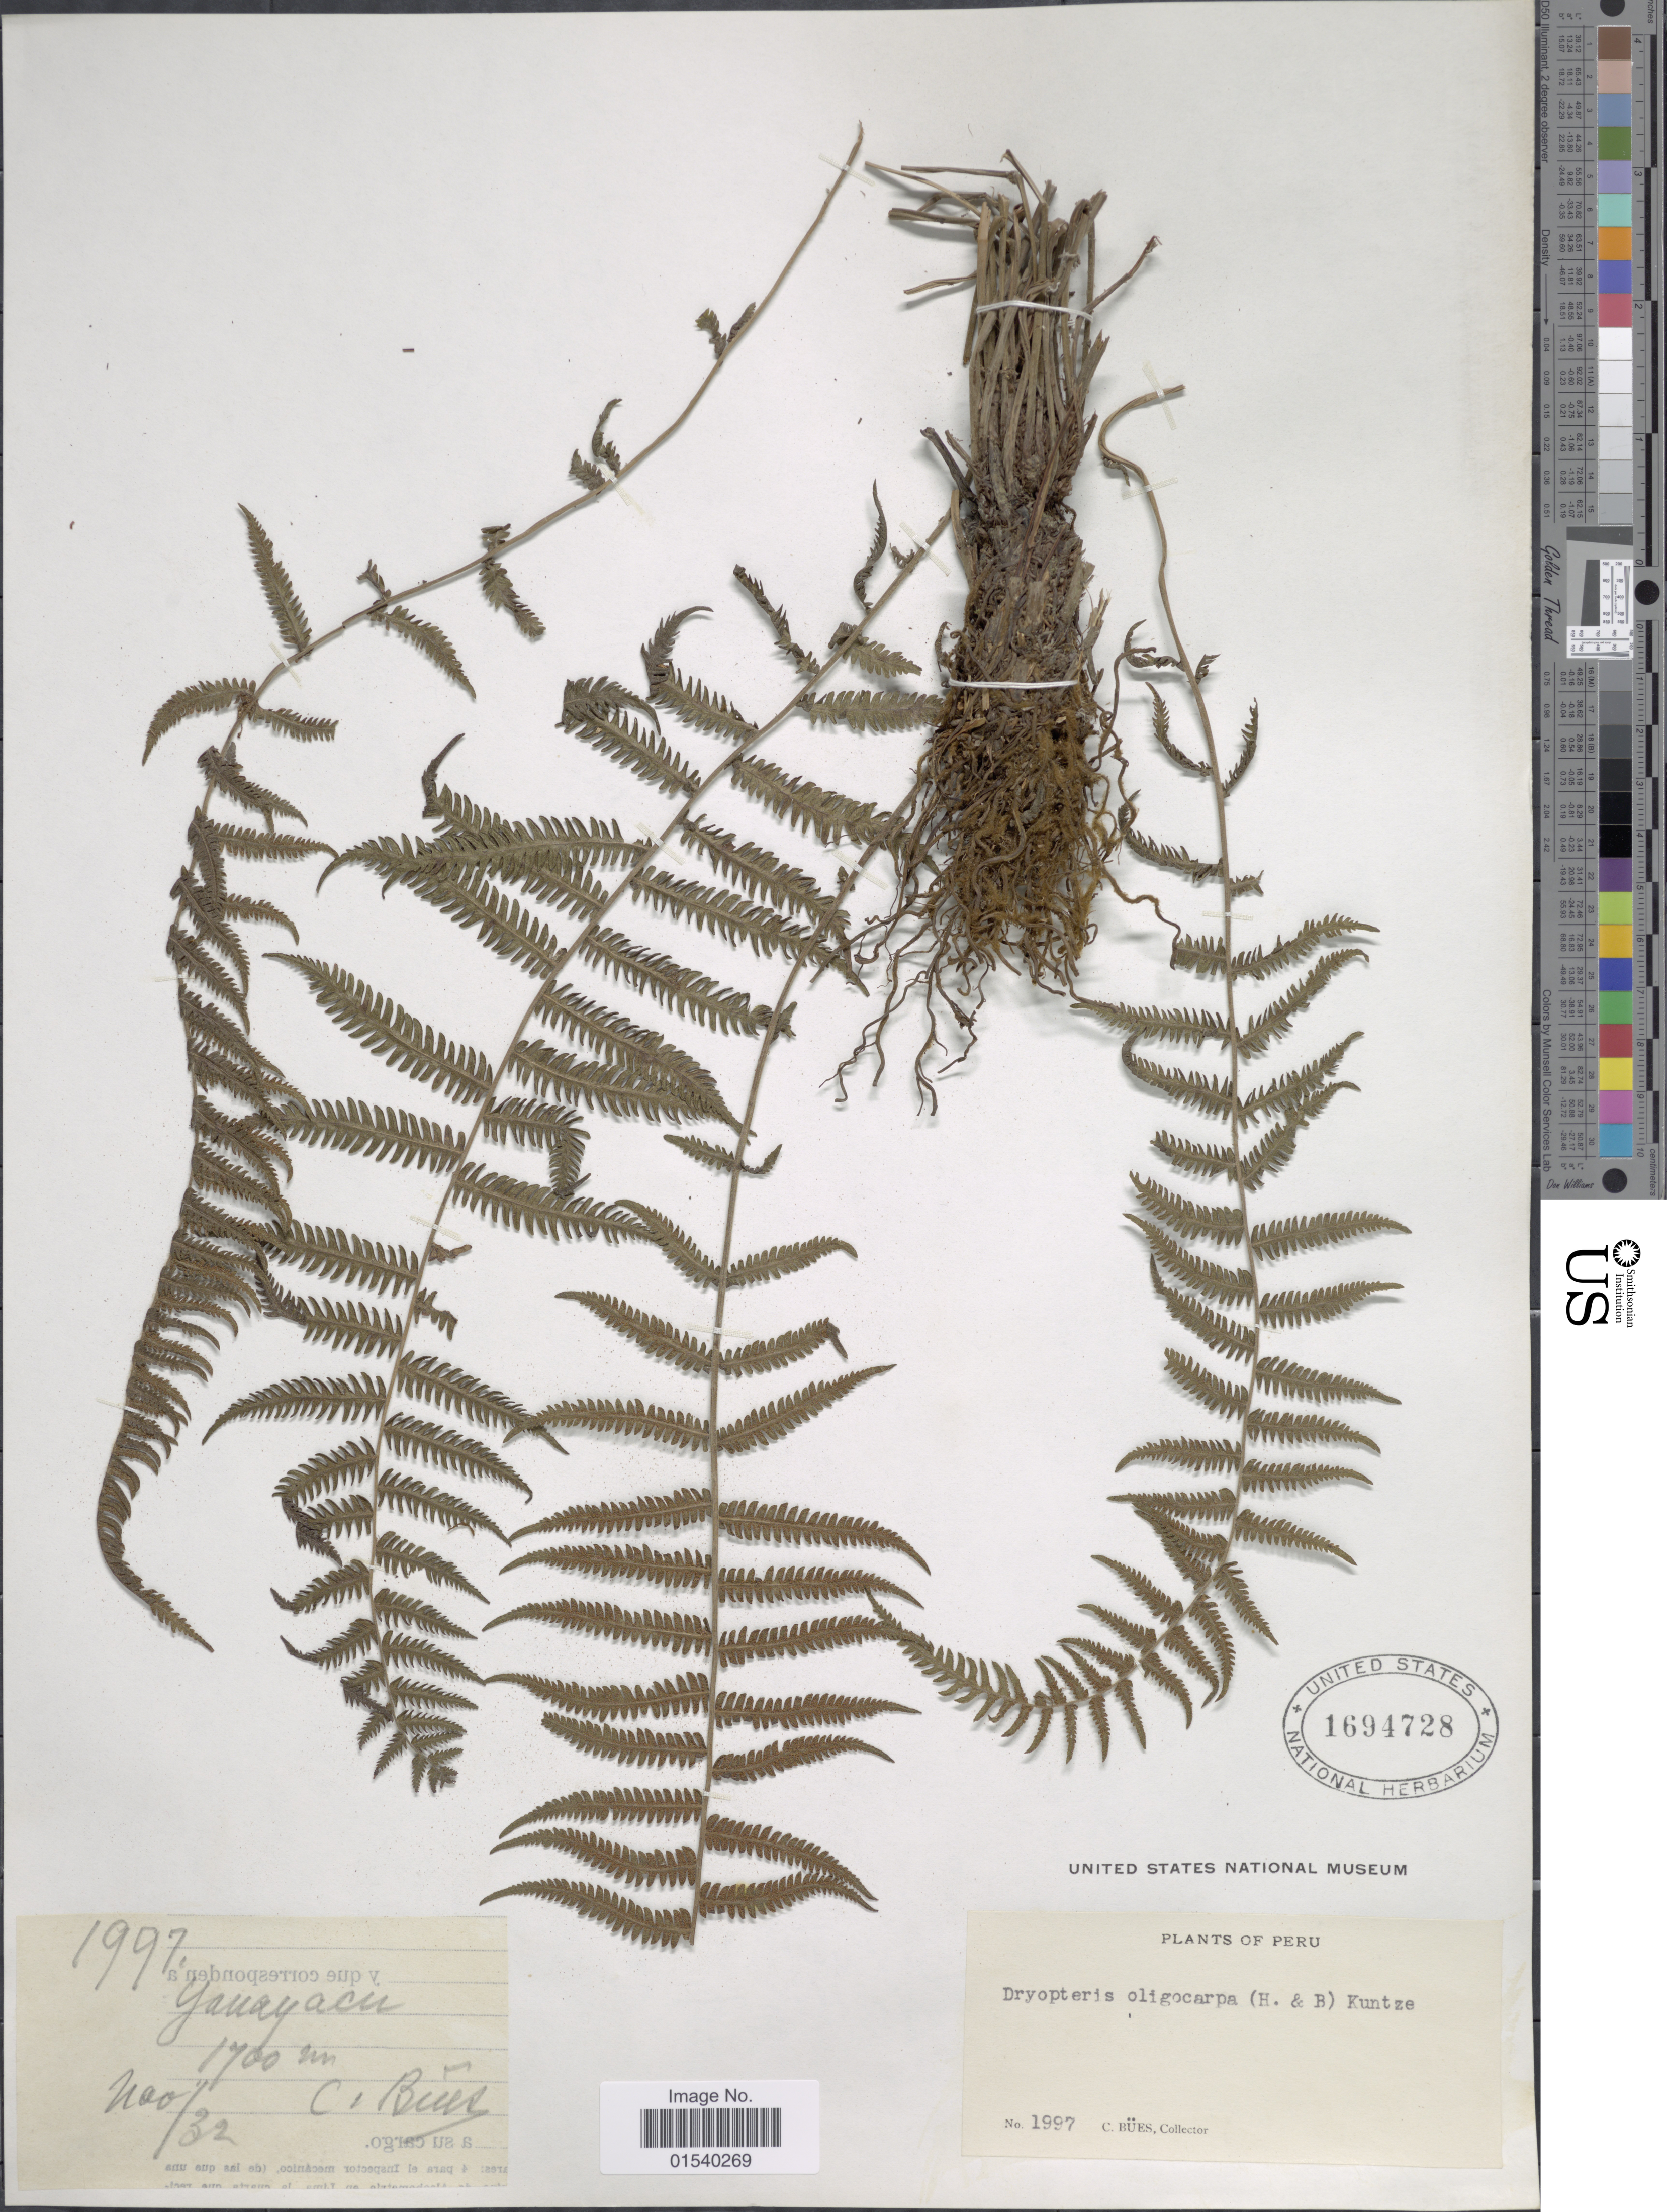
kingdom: Plantae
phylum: Tracheophyta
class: Polypodiopsida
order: Polypodiales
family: Thelypteridaceae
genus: Amauropelta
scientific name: Amauropelta oligocarpa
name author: (Humb. & Bonpl. ex Willd.) Pic. Serm.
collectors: C. Bues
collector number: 1997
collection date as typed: Transcribed d/m/y: /11/32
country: Peru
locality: Yanayacu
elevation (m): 1700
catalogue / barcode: US 1694728